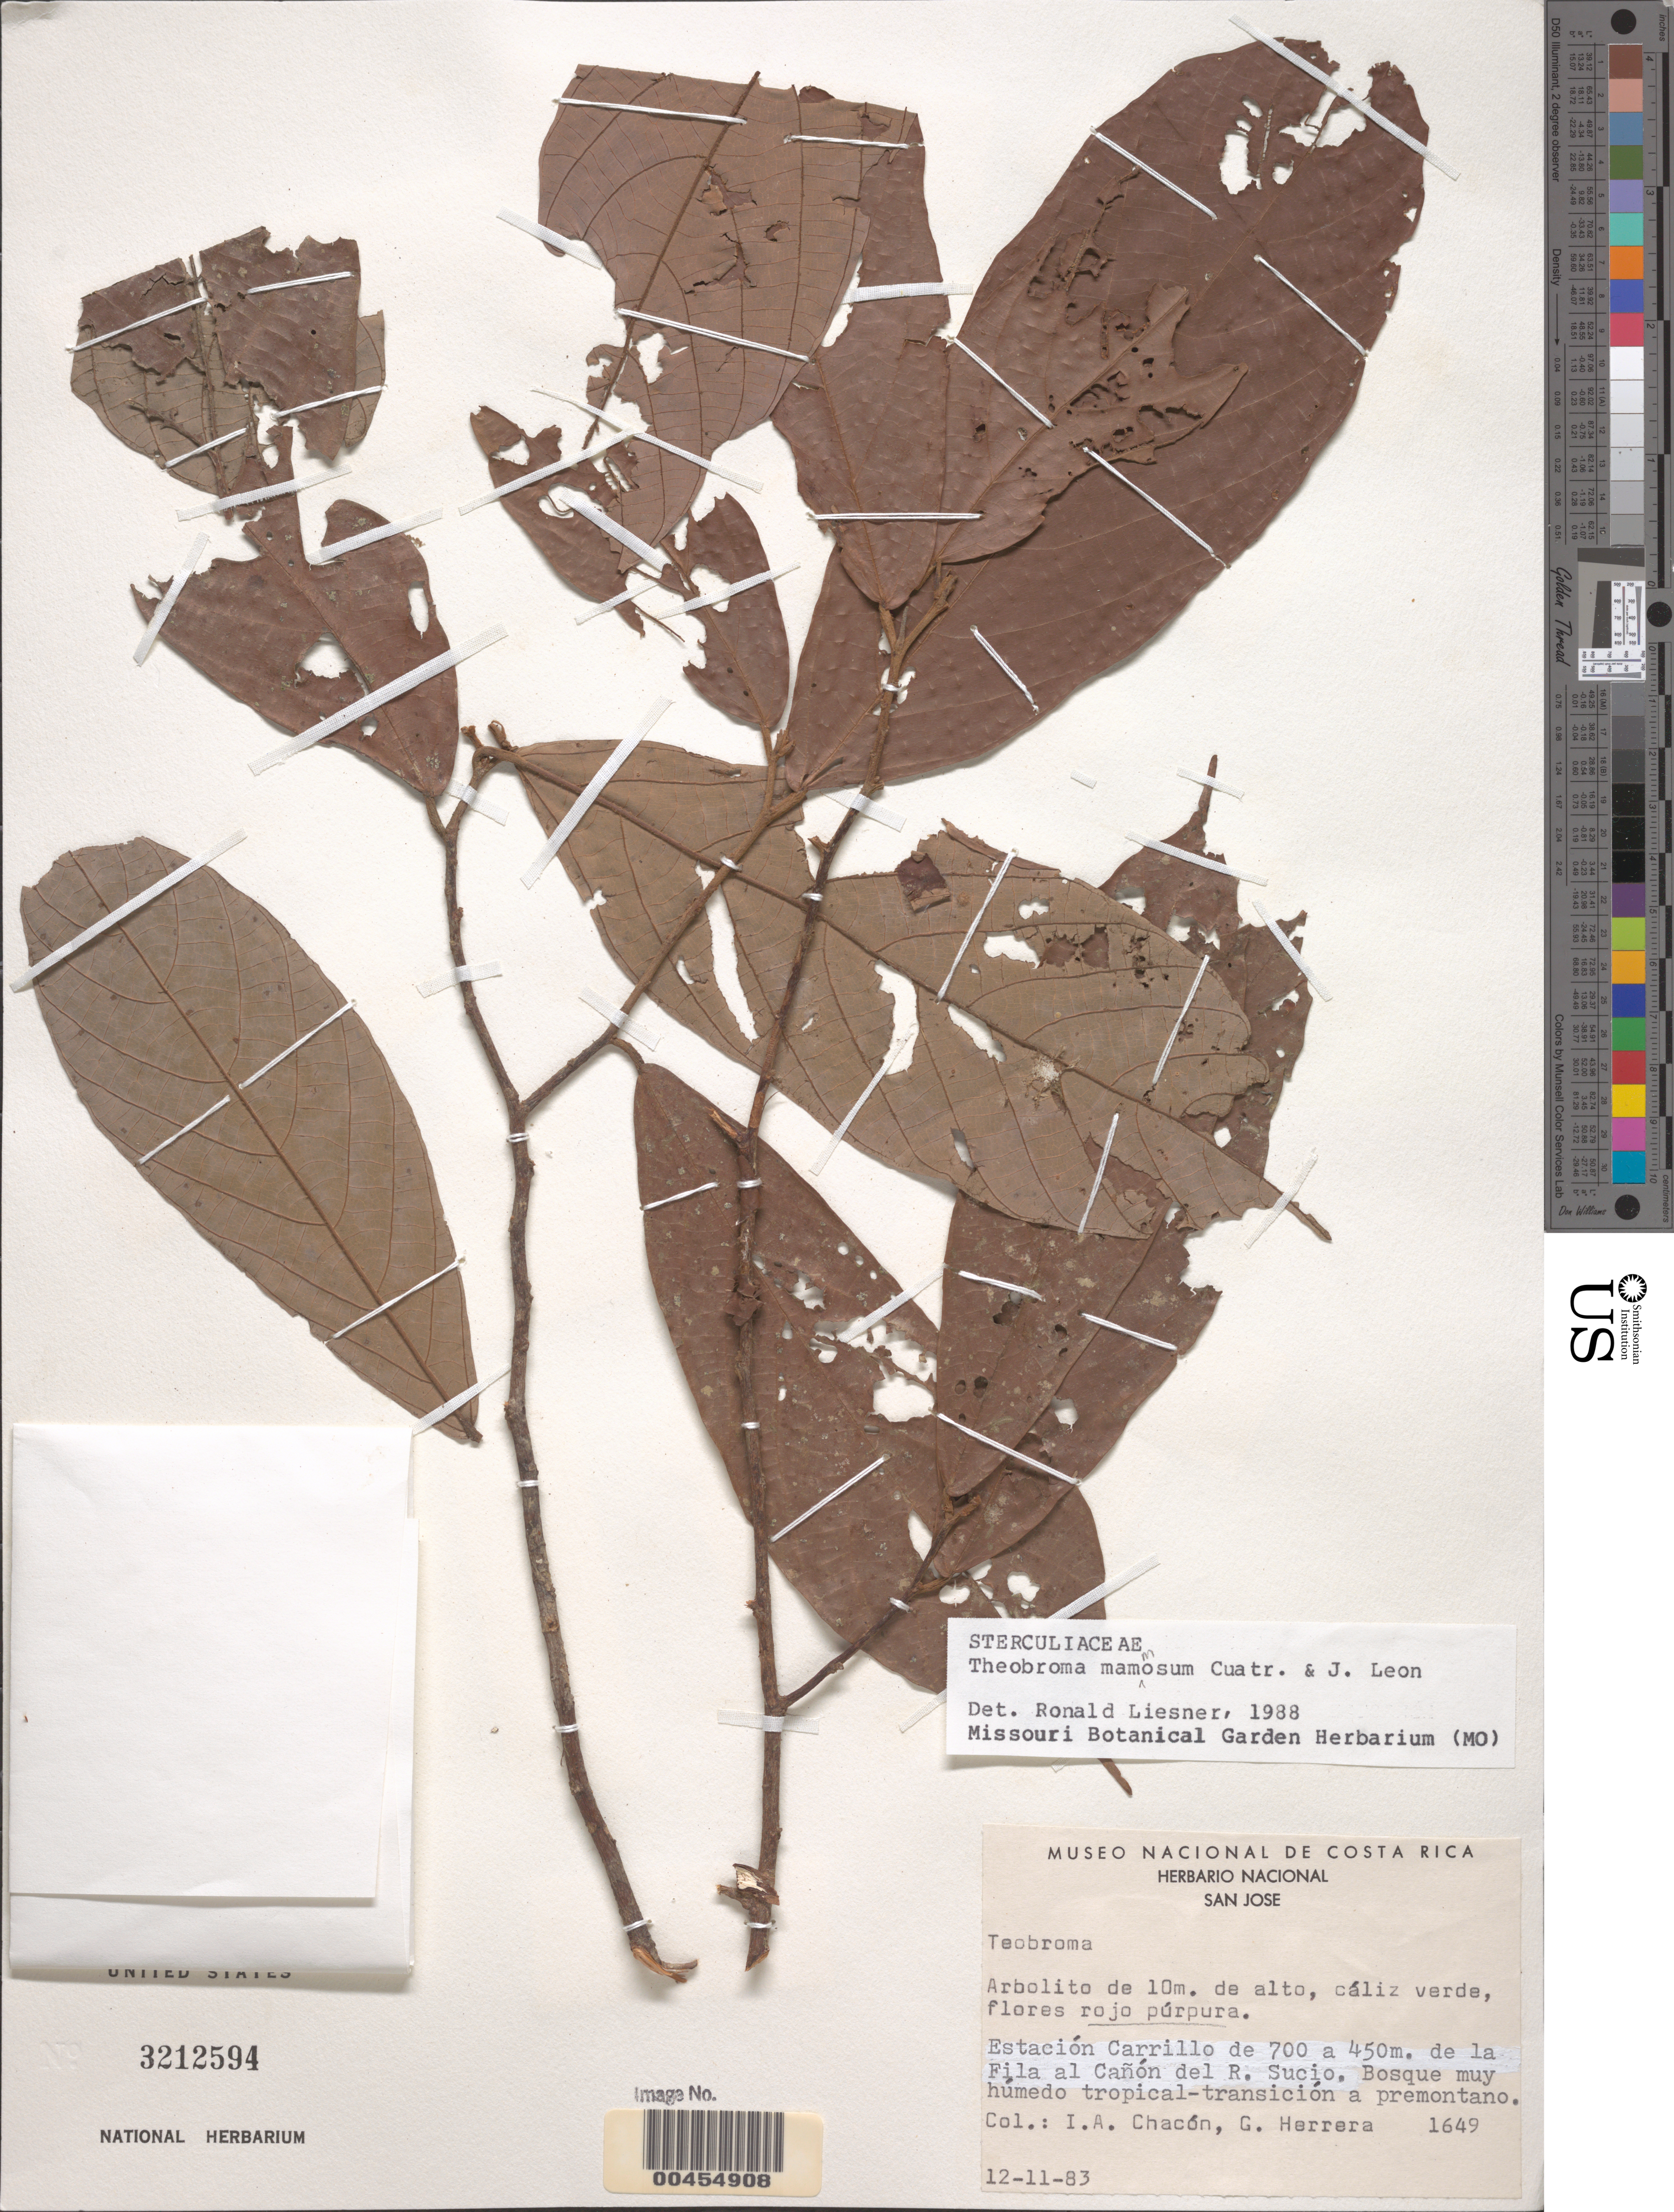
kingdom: Plantae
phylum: Tracheophyta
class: Magnoliopsida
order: Malvales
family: Malvaceae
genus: Theobroma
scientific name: Theobroma angustifolium f. mammosum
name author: (Cuatrec. & J. León) Colli-Silva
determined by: Dorr, L. J., (BOT), Smithsonian Institution - National Museum of Natural History (UNITED STATES)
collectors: I. Chacón & G. Herrera Ch.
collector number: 1649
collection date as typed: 12 Nov 1983 or 11 Dec 1983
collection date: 1983-11-12 or 1983-12-11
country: Costa Rica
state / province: San José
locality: Estación Carrillo de 700 a 450m. de la Fila al Cañon del Río Sucio.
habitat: Bosque muy húmedo tropical-transición a premontano.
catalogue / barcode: US 3212594